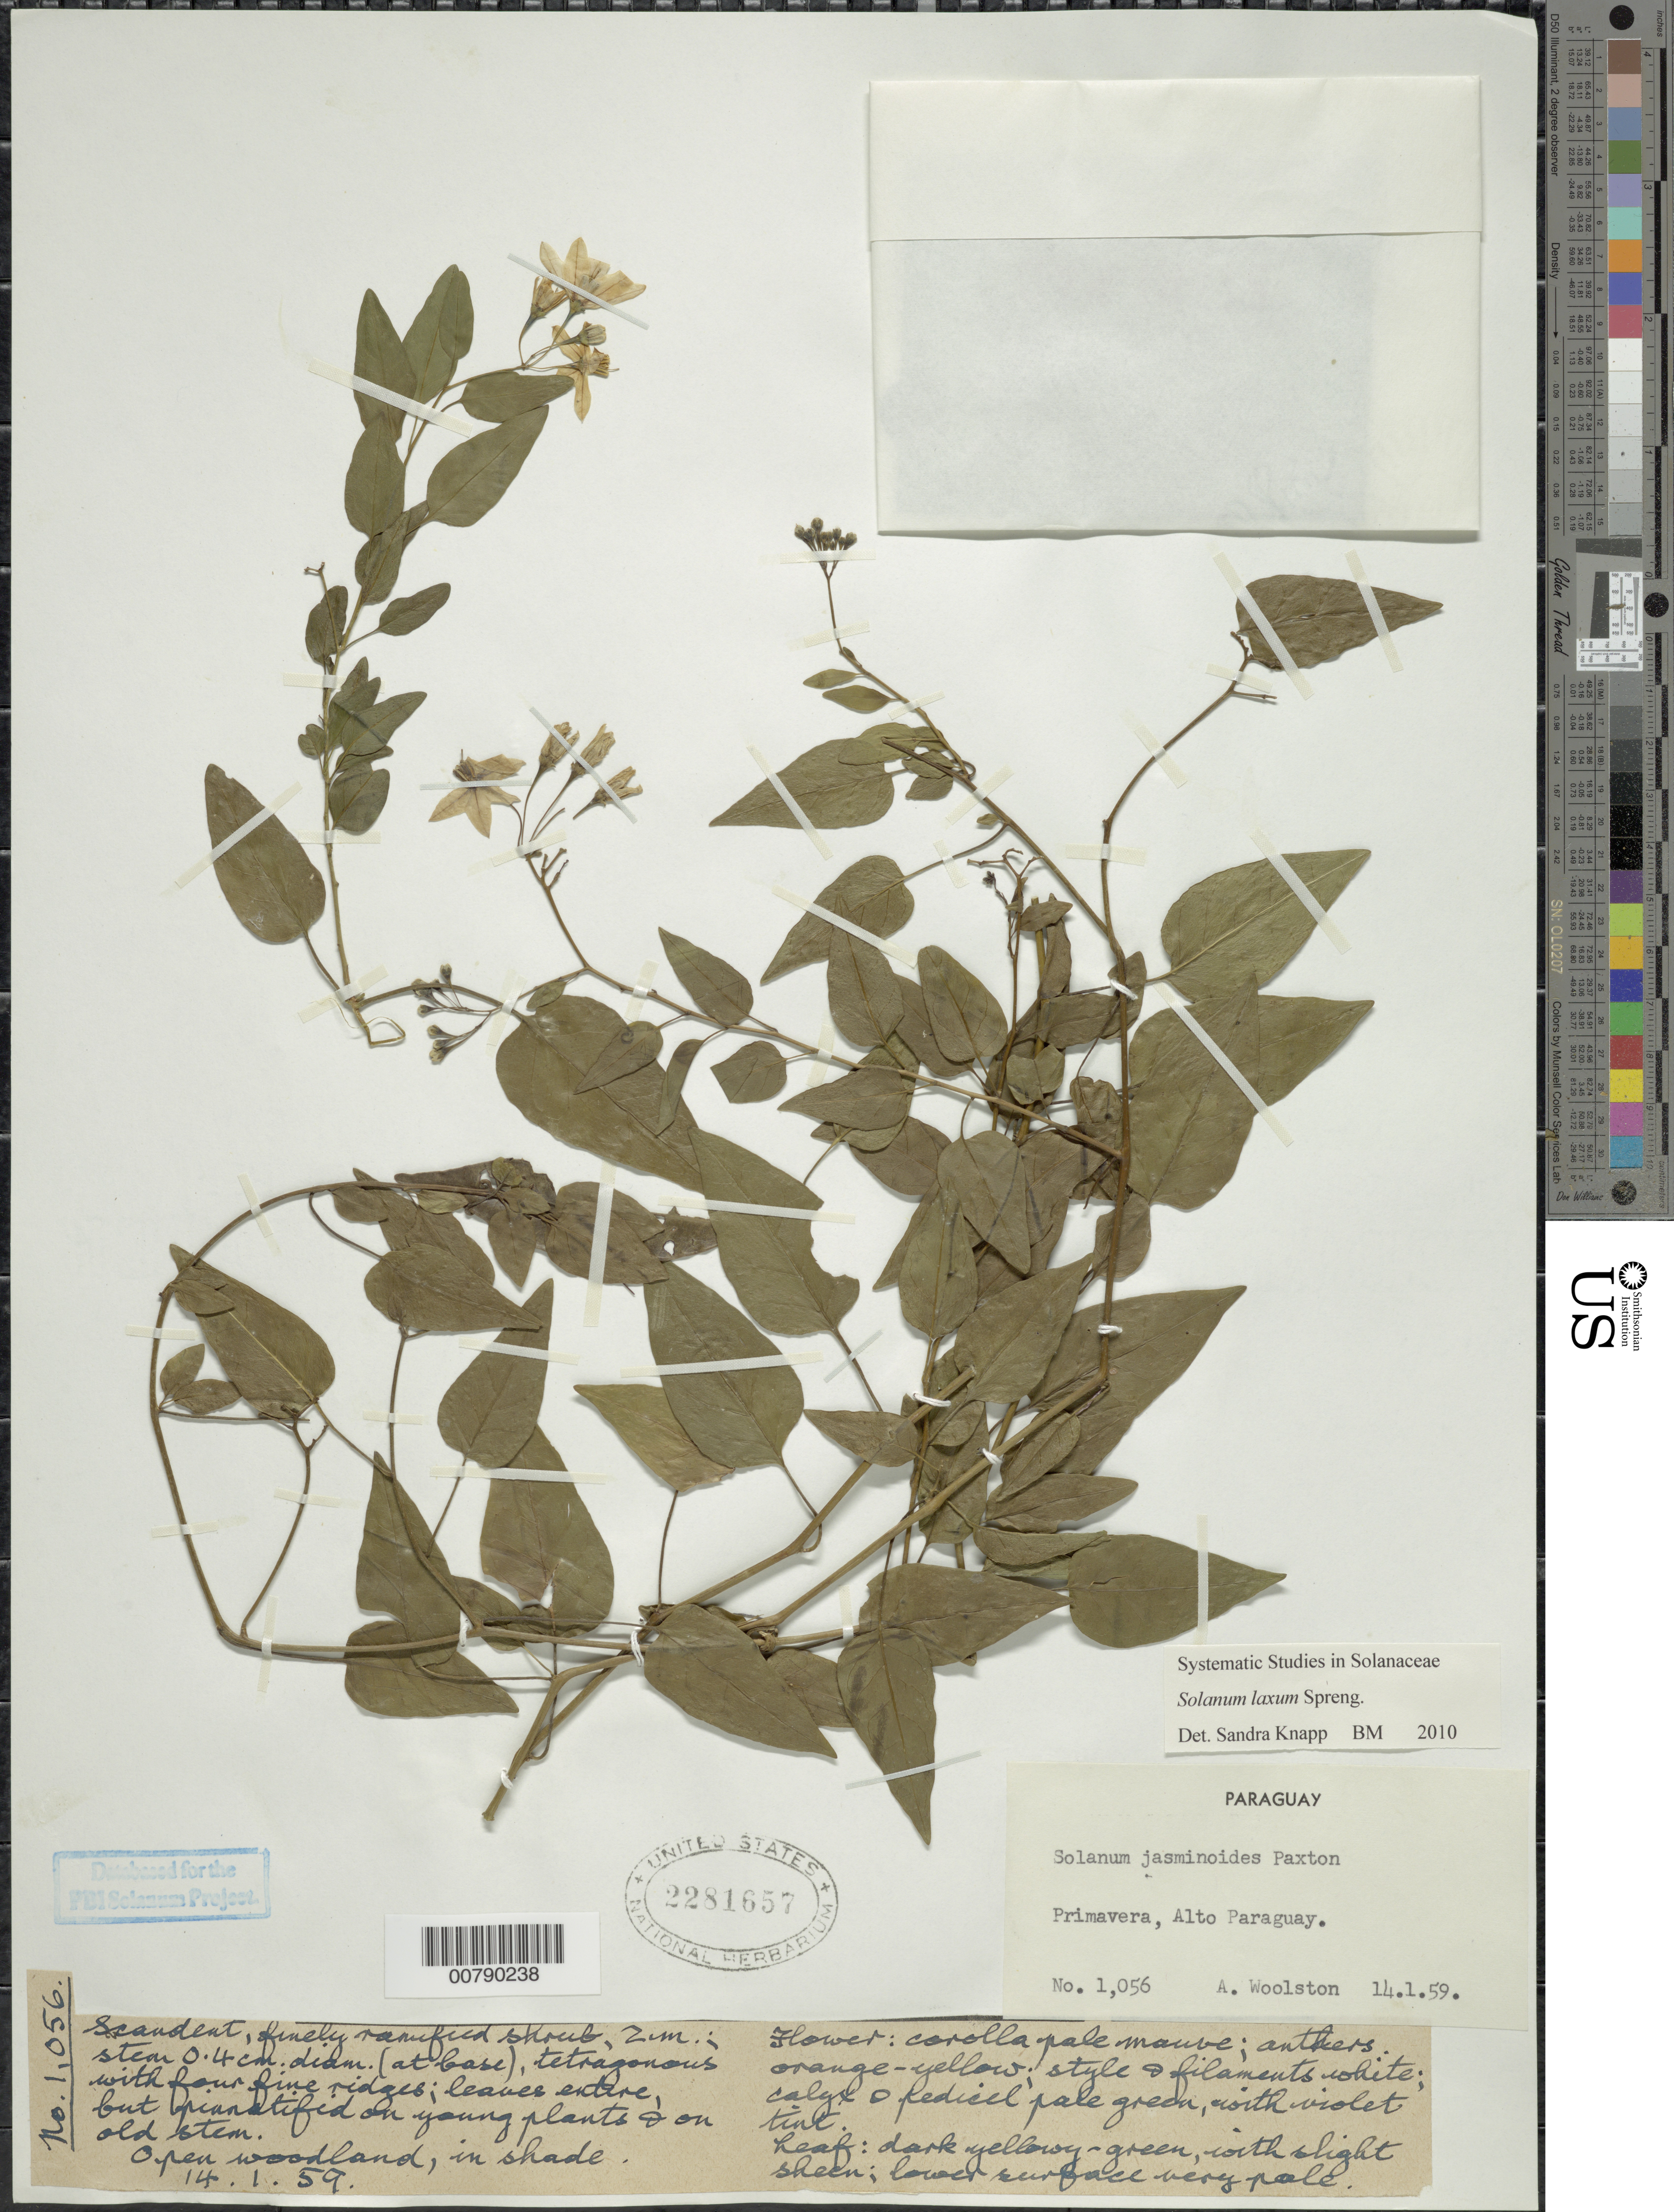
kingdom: Plantae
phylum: Tracheophyta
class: Magnoliopsida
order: Solanales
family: Solanaceae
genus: Solanum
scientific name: Solanum laxum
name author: Spreng.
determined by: Knapp, S. D.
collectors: A. Woolston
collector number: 1056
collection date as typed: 14 Jan 1959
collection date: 1959-01-14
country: Paraguay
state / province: Alto Paraguay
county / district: San Pedro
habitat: edge of low, wet wood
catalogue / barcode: US 2281657